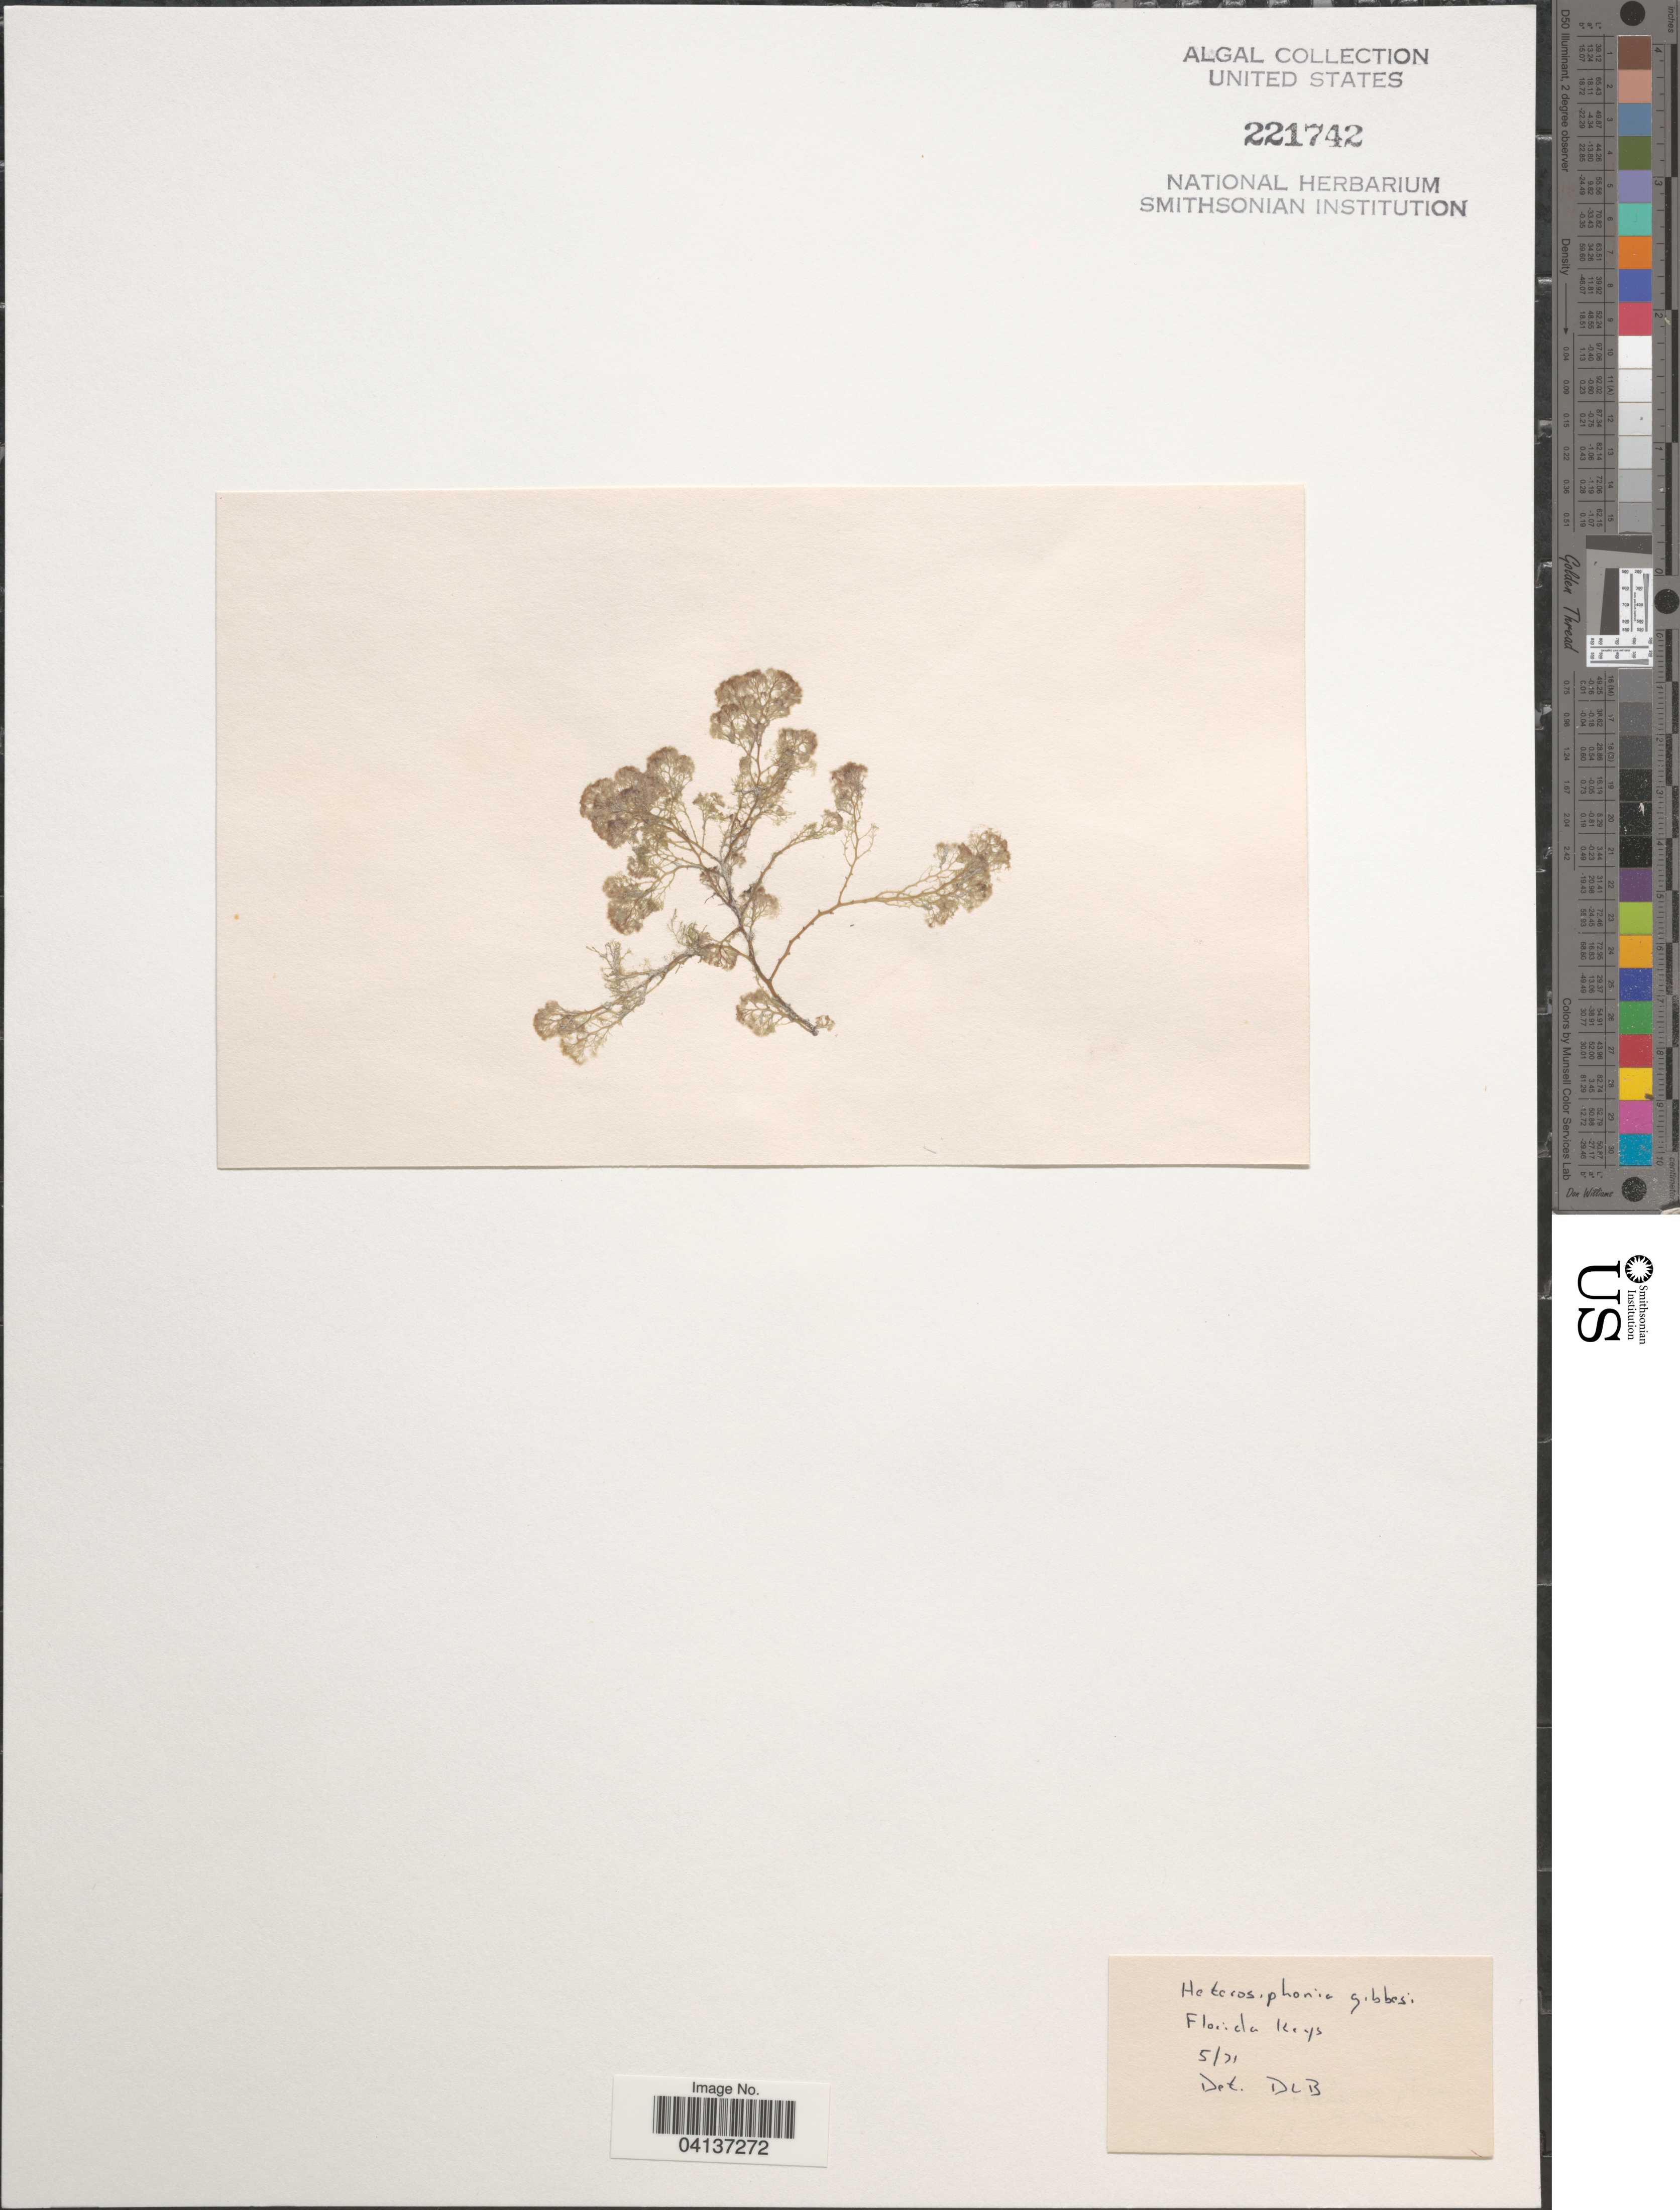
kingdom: Plantae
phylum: Rhodophyta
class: Florideophyceae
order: Ceramiales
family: Dasyaceae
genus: Heterosiphonia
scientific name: Heterosiphonia gibbesii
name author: (Harv.)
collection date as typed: Transcribed d/m/y: /5/71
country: United States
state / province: Florida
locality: Florida Keys.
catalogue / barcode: US 221742